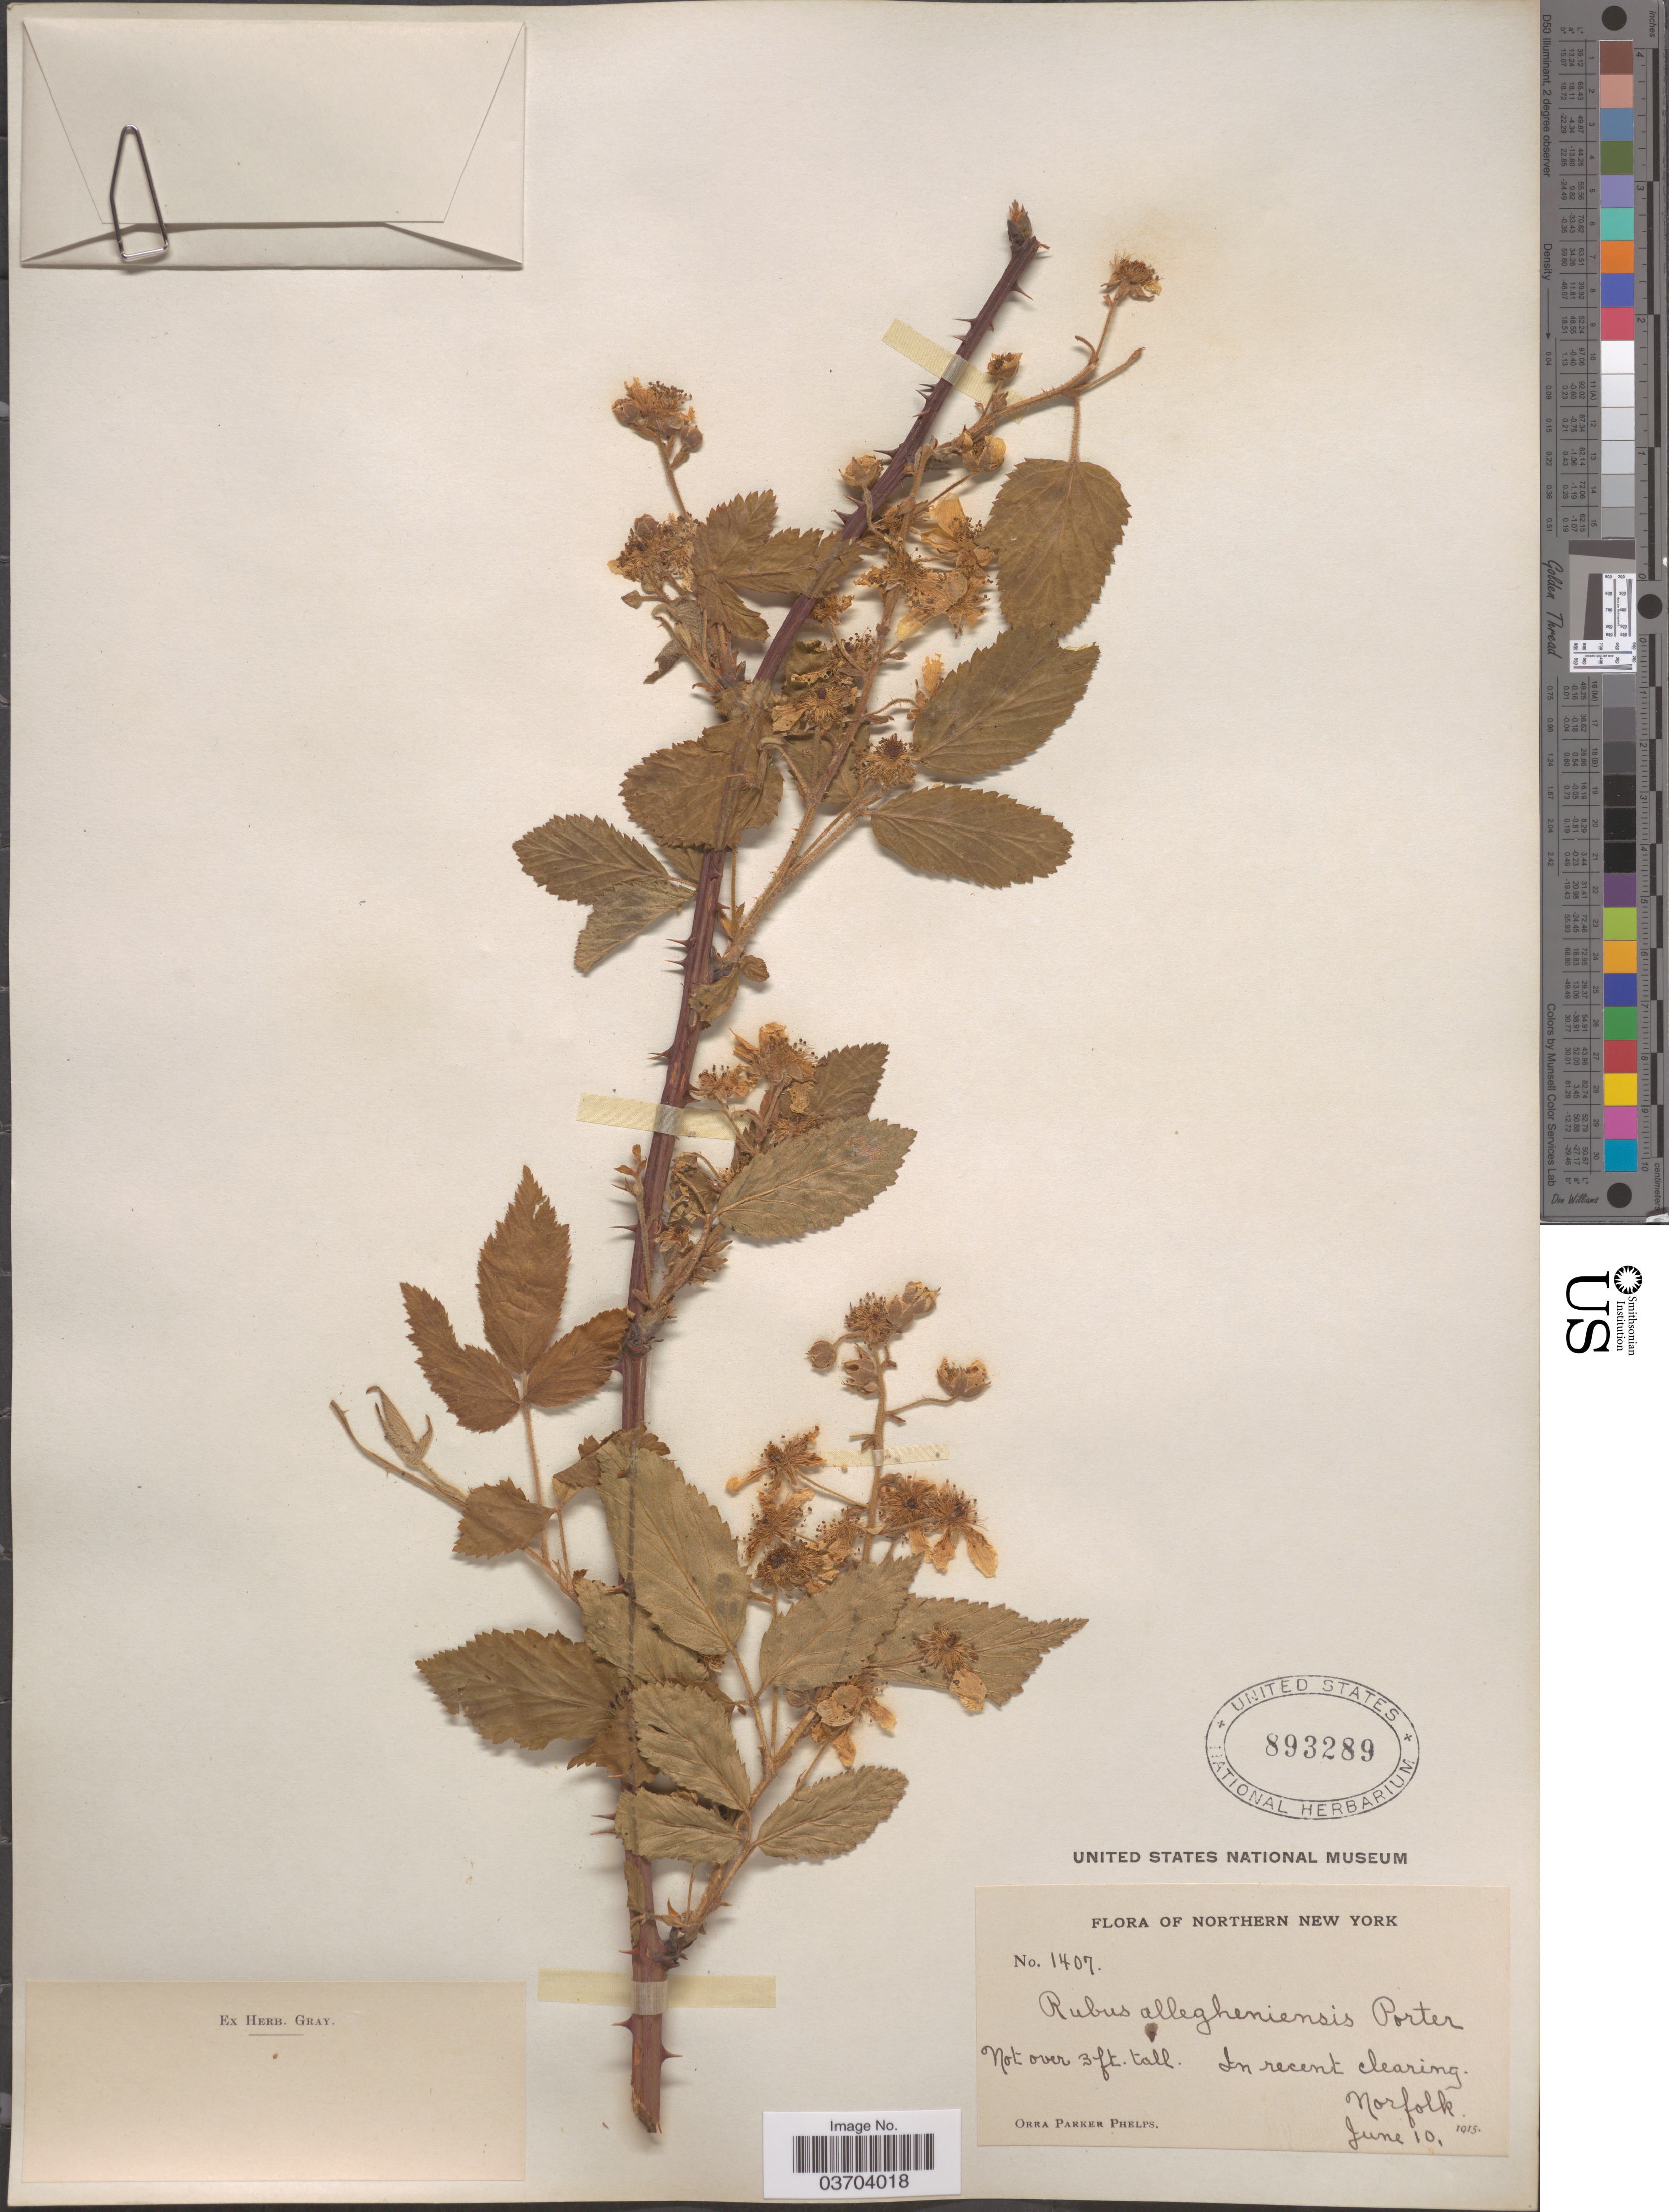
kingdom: Plantae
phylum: Tracheophyta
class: Magnoliopsida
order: Rosales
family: Rosaceae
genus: Rubus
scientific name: Rubus allegheniensis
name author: Porter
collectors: O. P. Phelps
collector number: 1407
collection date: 1915-06-10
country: United States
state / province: New York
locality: Northern New York. In recent clearing, Norfolk.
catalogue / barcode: US 893289